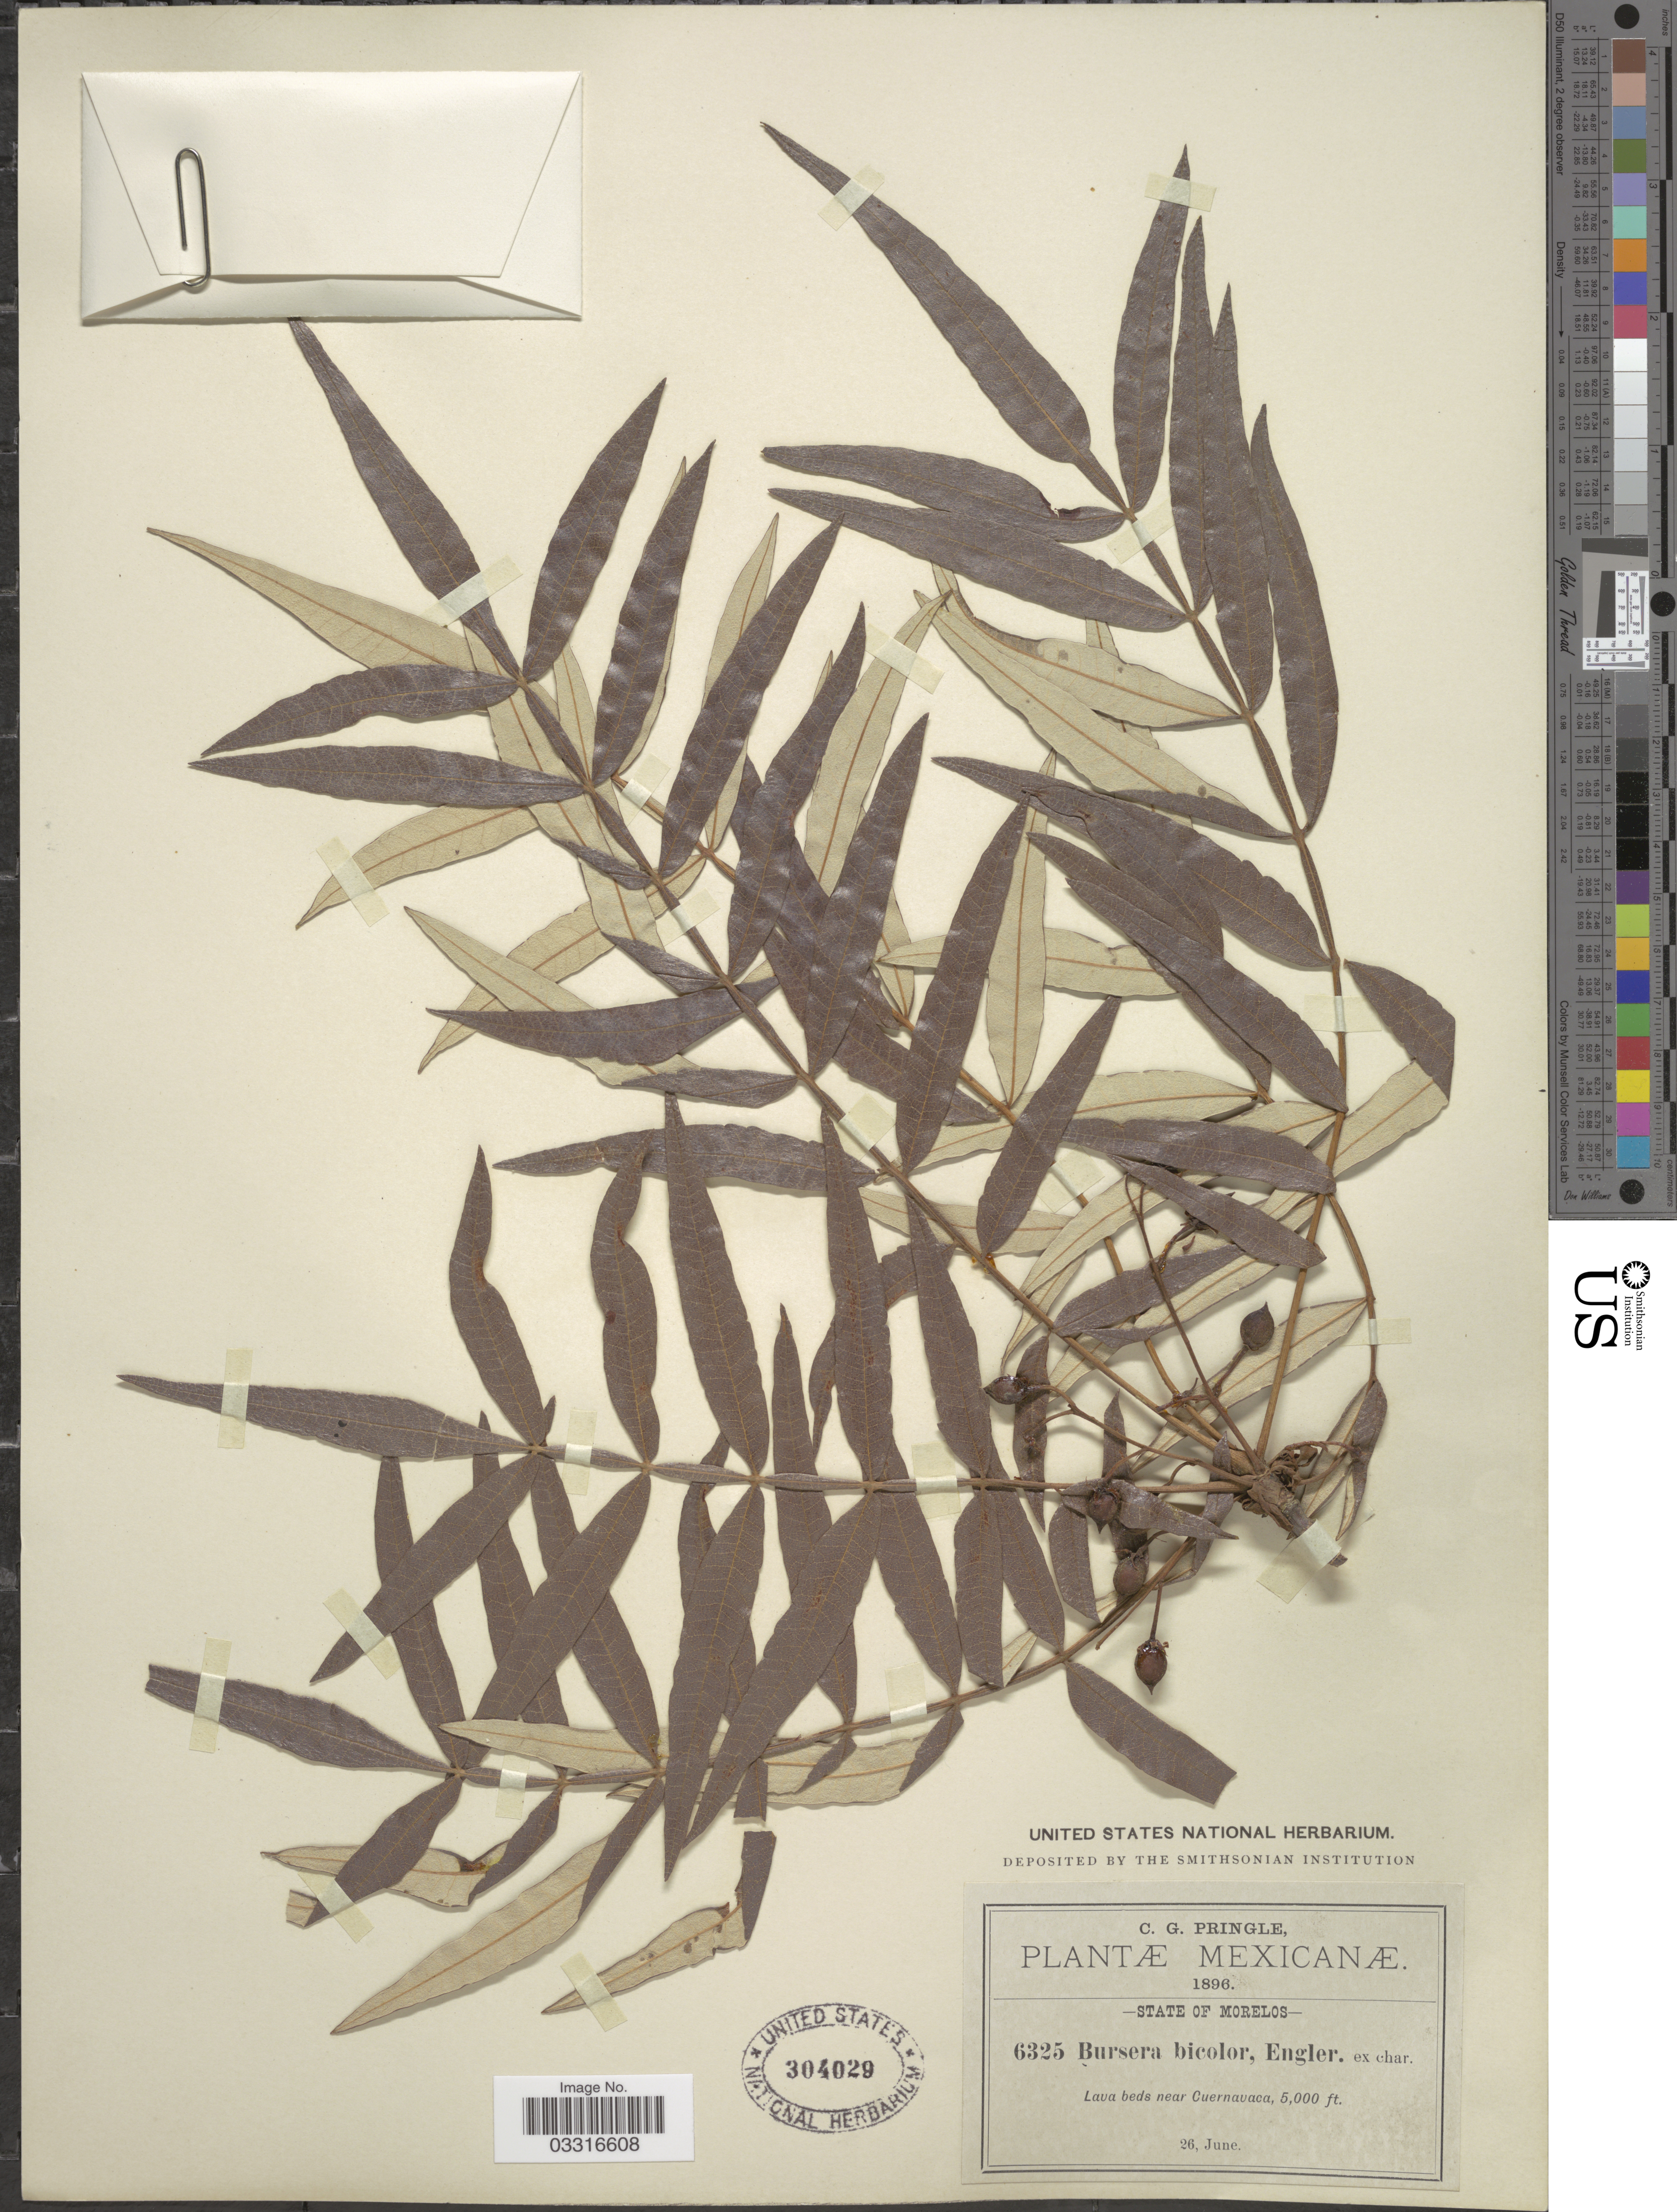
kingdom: Plantae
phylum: Tracheophyta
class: Magnoliopsida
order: Sapindales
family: Burseraceae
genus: Bursera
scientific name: Bursera bicolor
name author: (Willd. ex Schltdl.) Engl.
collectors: C. G. Pringle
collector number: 6325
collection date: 1896-06-26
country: Mexico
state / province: Morelos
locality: Lava beds near Cuernavaca.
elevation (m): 1524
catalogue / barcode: US 304029